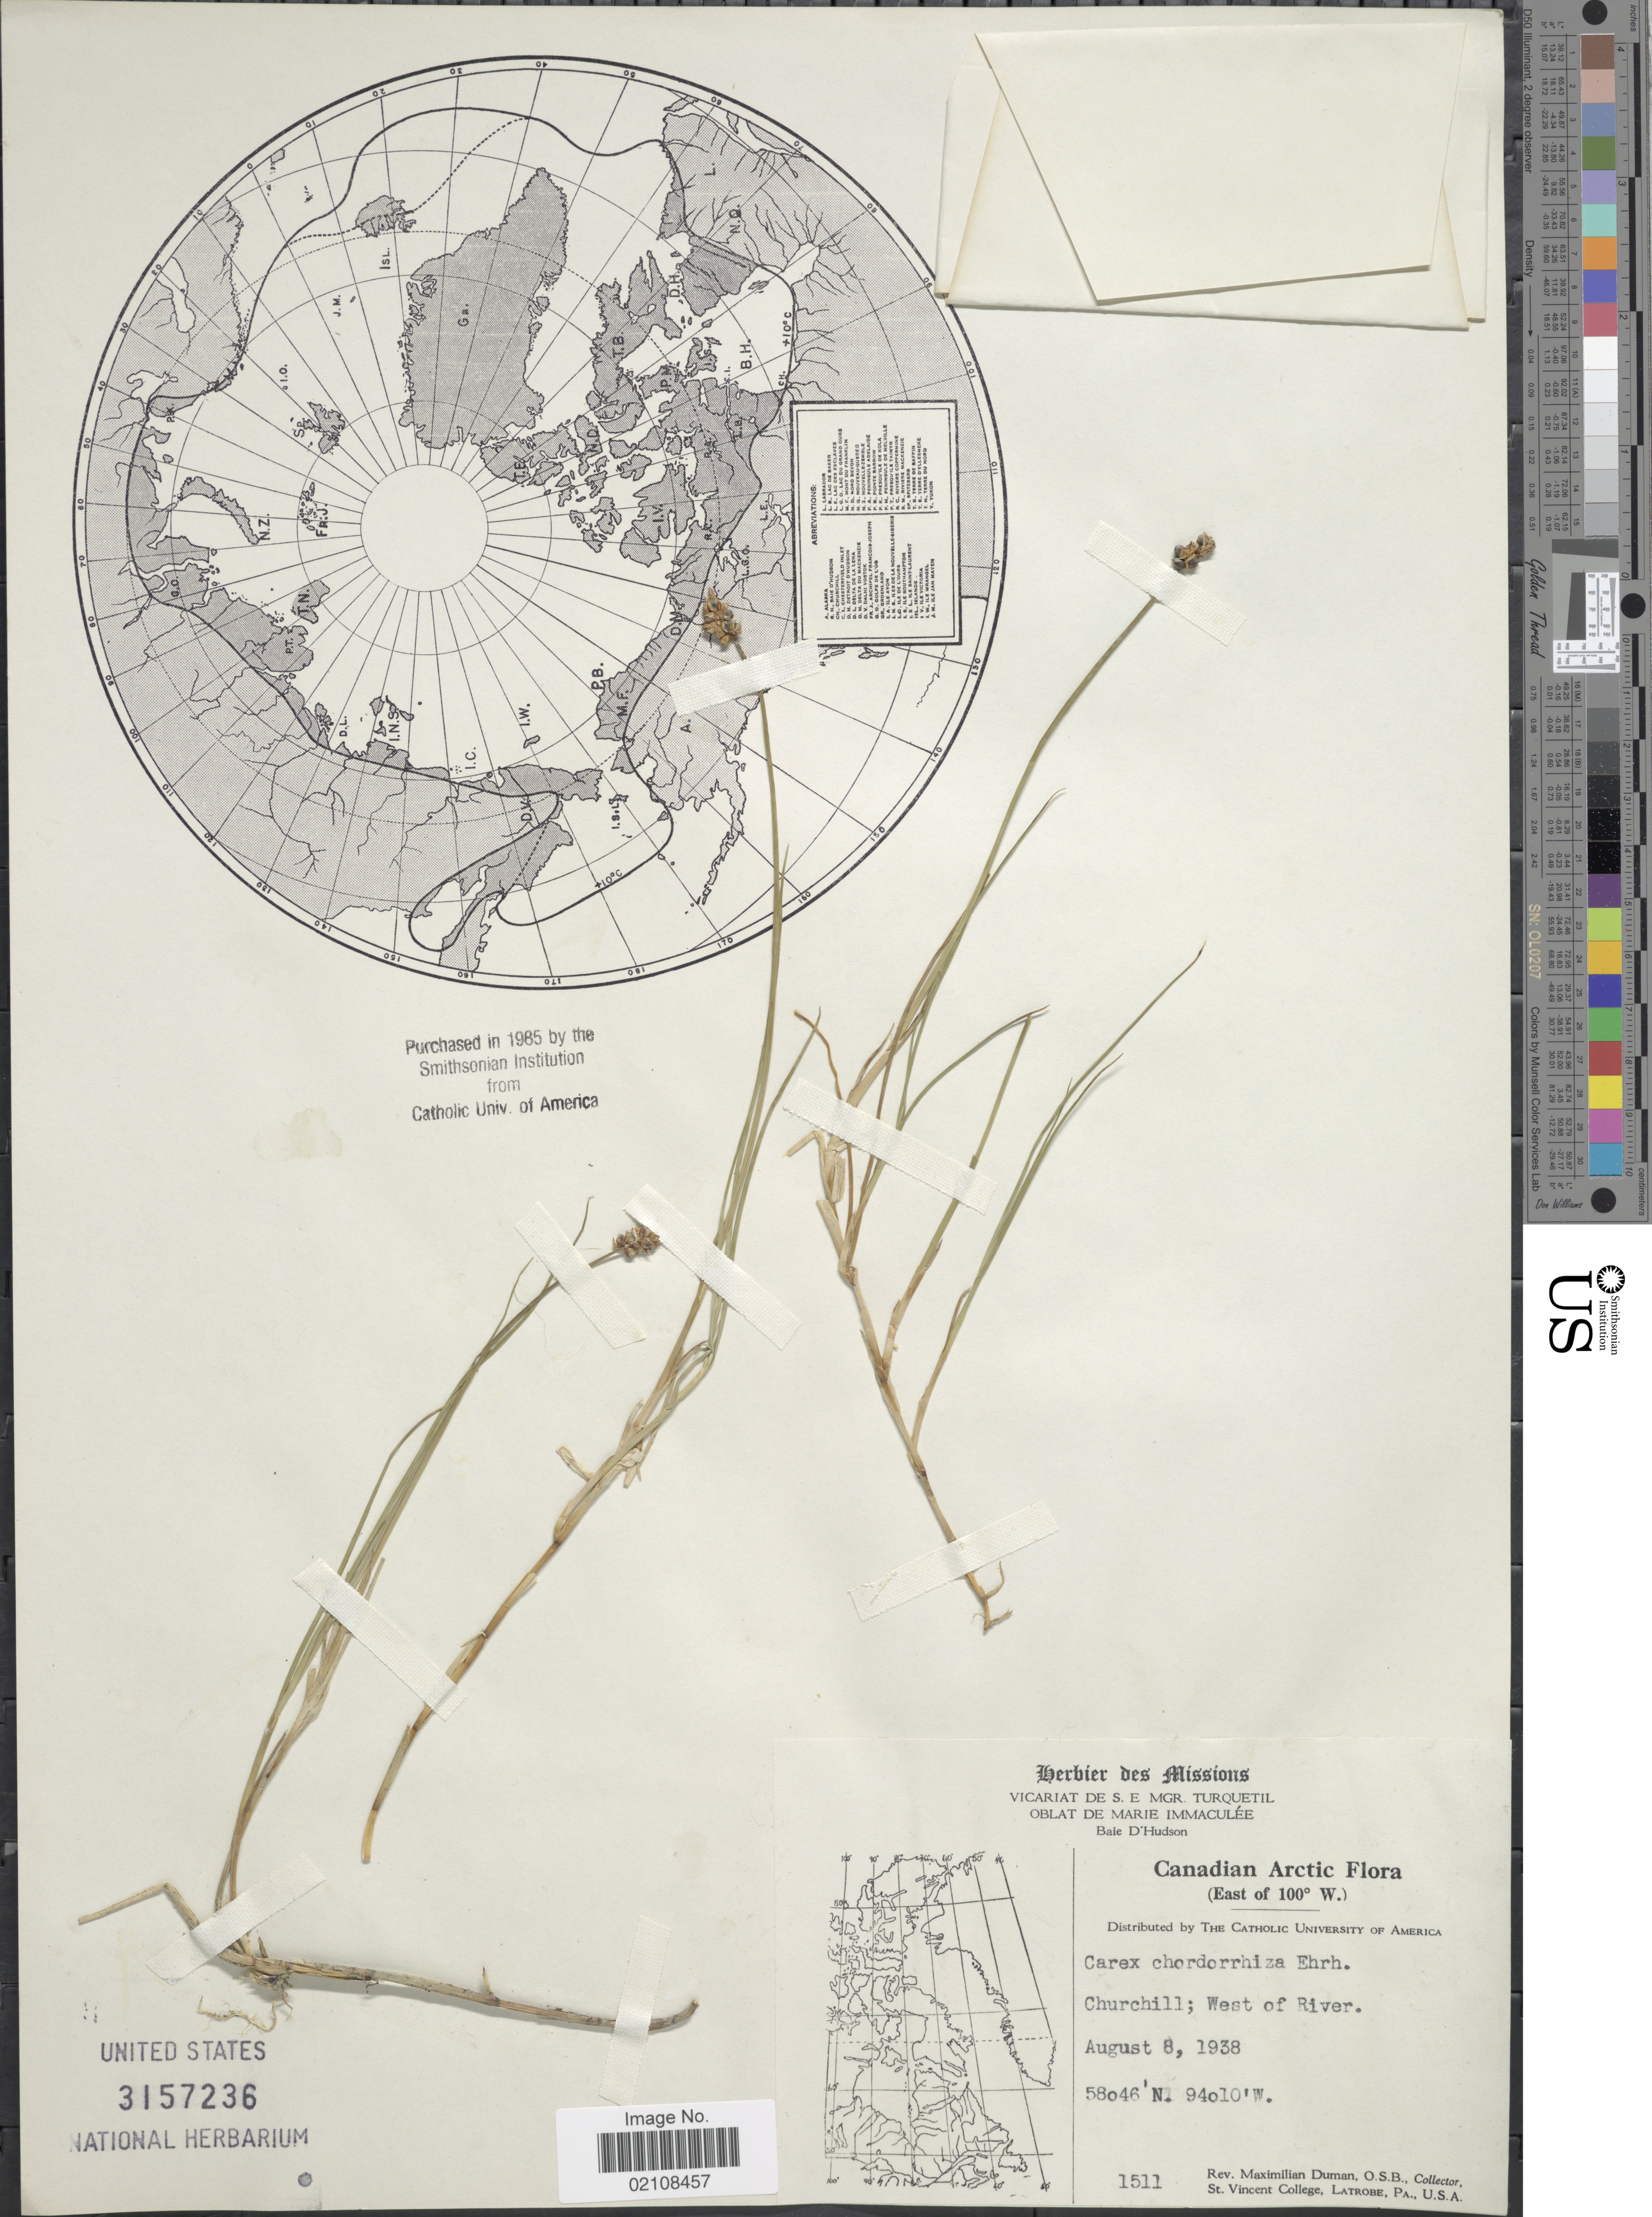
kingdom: Plantae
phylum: Tracheophyta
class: Liliopsida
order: Poales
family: Cyperaceae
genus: Carex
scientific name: Carex chordorrhiza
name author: L. f.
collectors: M. Duman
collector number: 1511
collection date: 1938-08-08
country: Canada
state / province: Manitoba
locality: Canadian Arctic. Churchill; West of River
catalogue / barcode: US 3157236